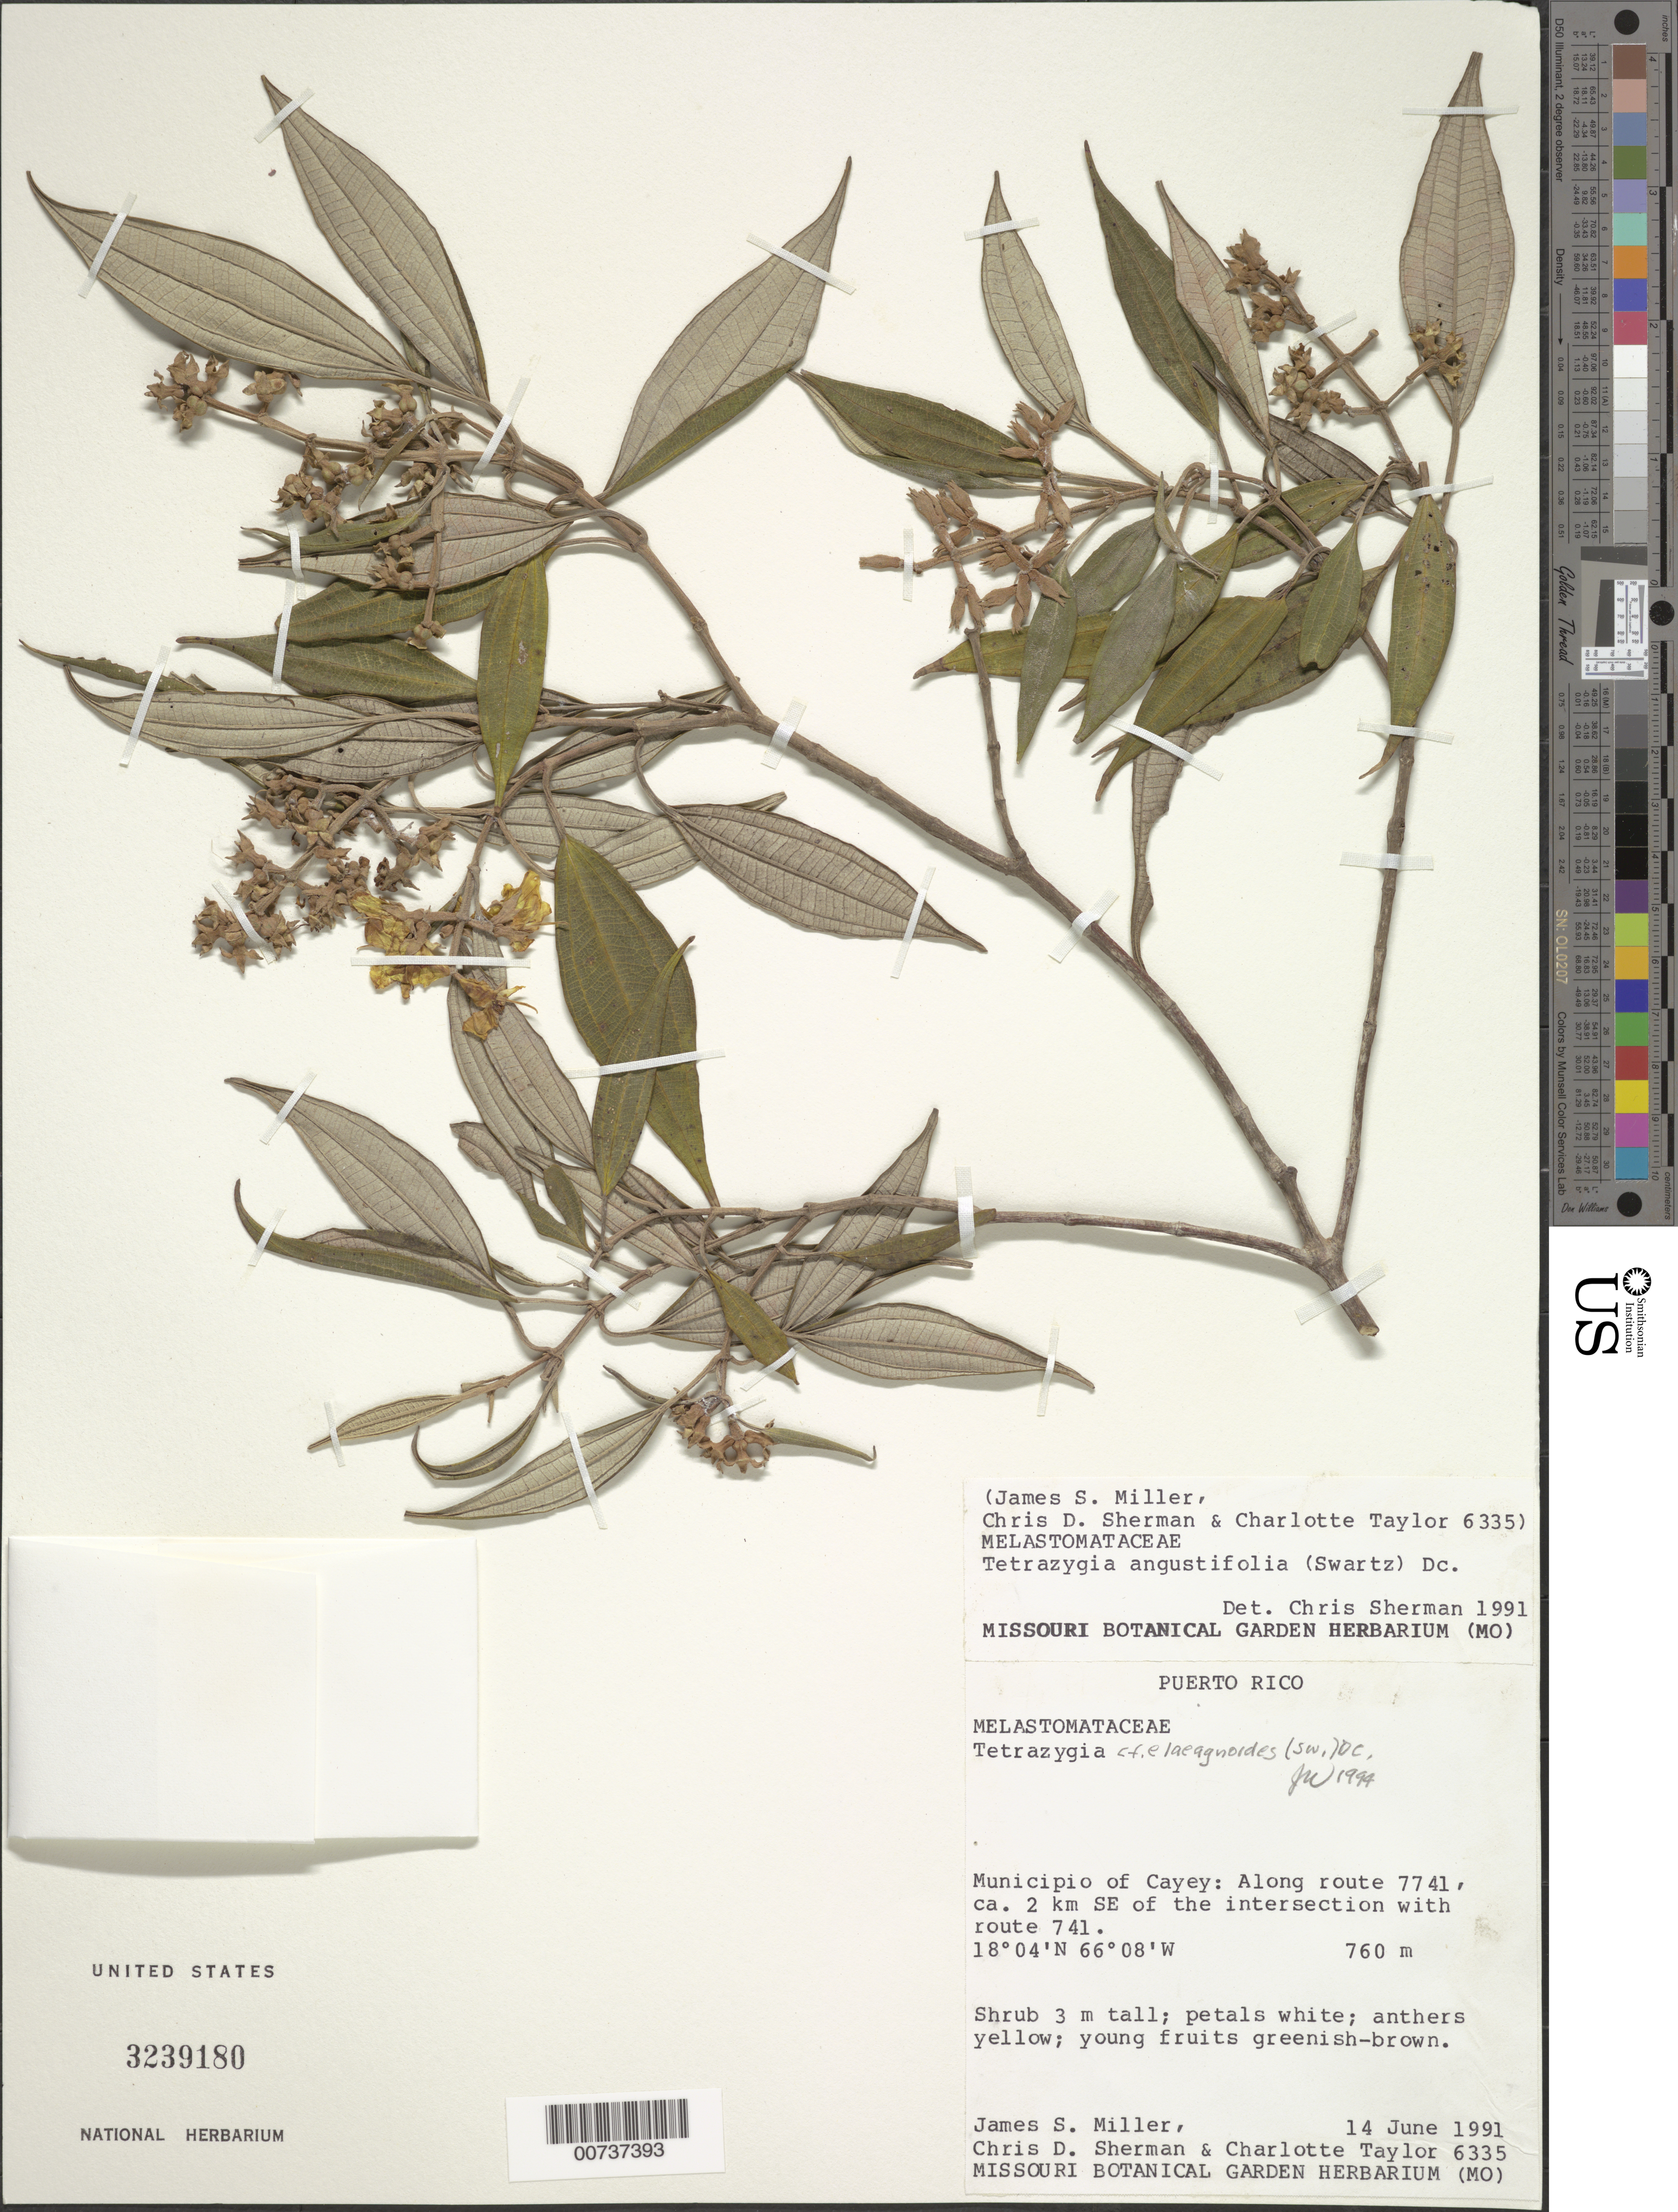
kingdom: Plantae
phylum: Tracheophyta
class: Magnoliopsida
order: Myrtales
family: Melastomataceae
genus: Miconia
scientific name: Miconia urbanii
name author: (Cogn.) Judd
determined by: Judd, Walter S.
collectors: J. S. Miller, C. Sherman & C. Taylor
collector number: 6335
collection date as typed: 14 Jun 1991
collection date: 1991-06-14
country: Puerto Rico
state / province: Cayey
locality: Along Route 7741, ca. 2 km SE of the intersection with route 741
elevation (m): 760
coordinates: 18.06666667, -66.13333333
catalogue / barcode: US 3239180